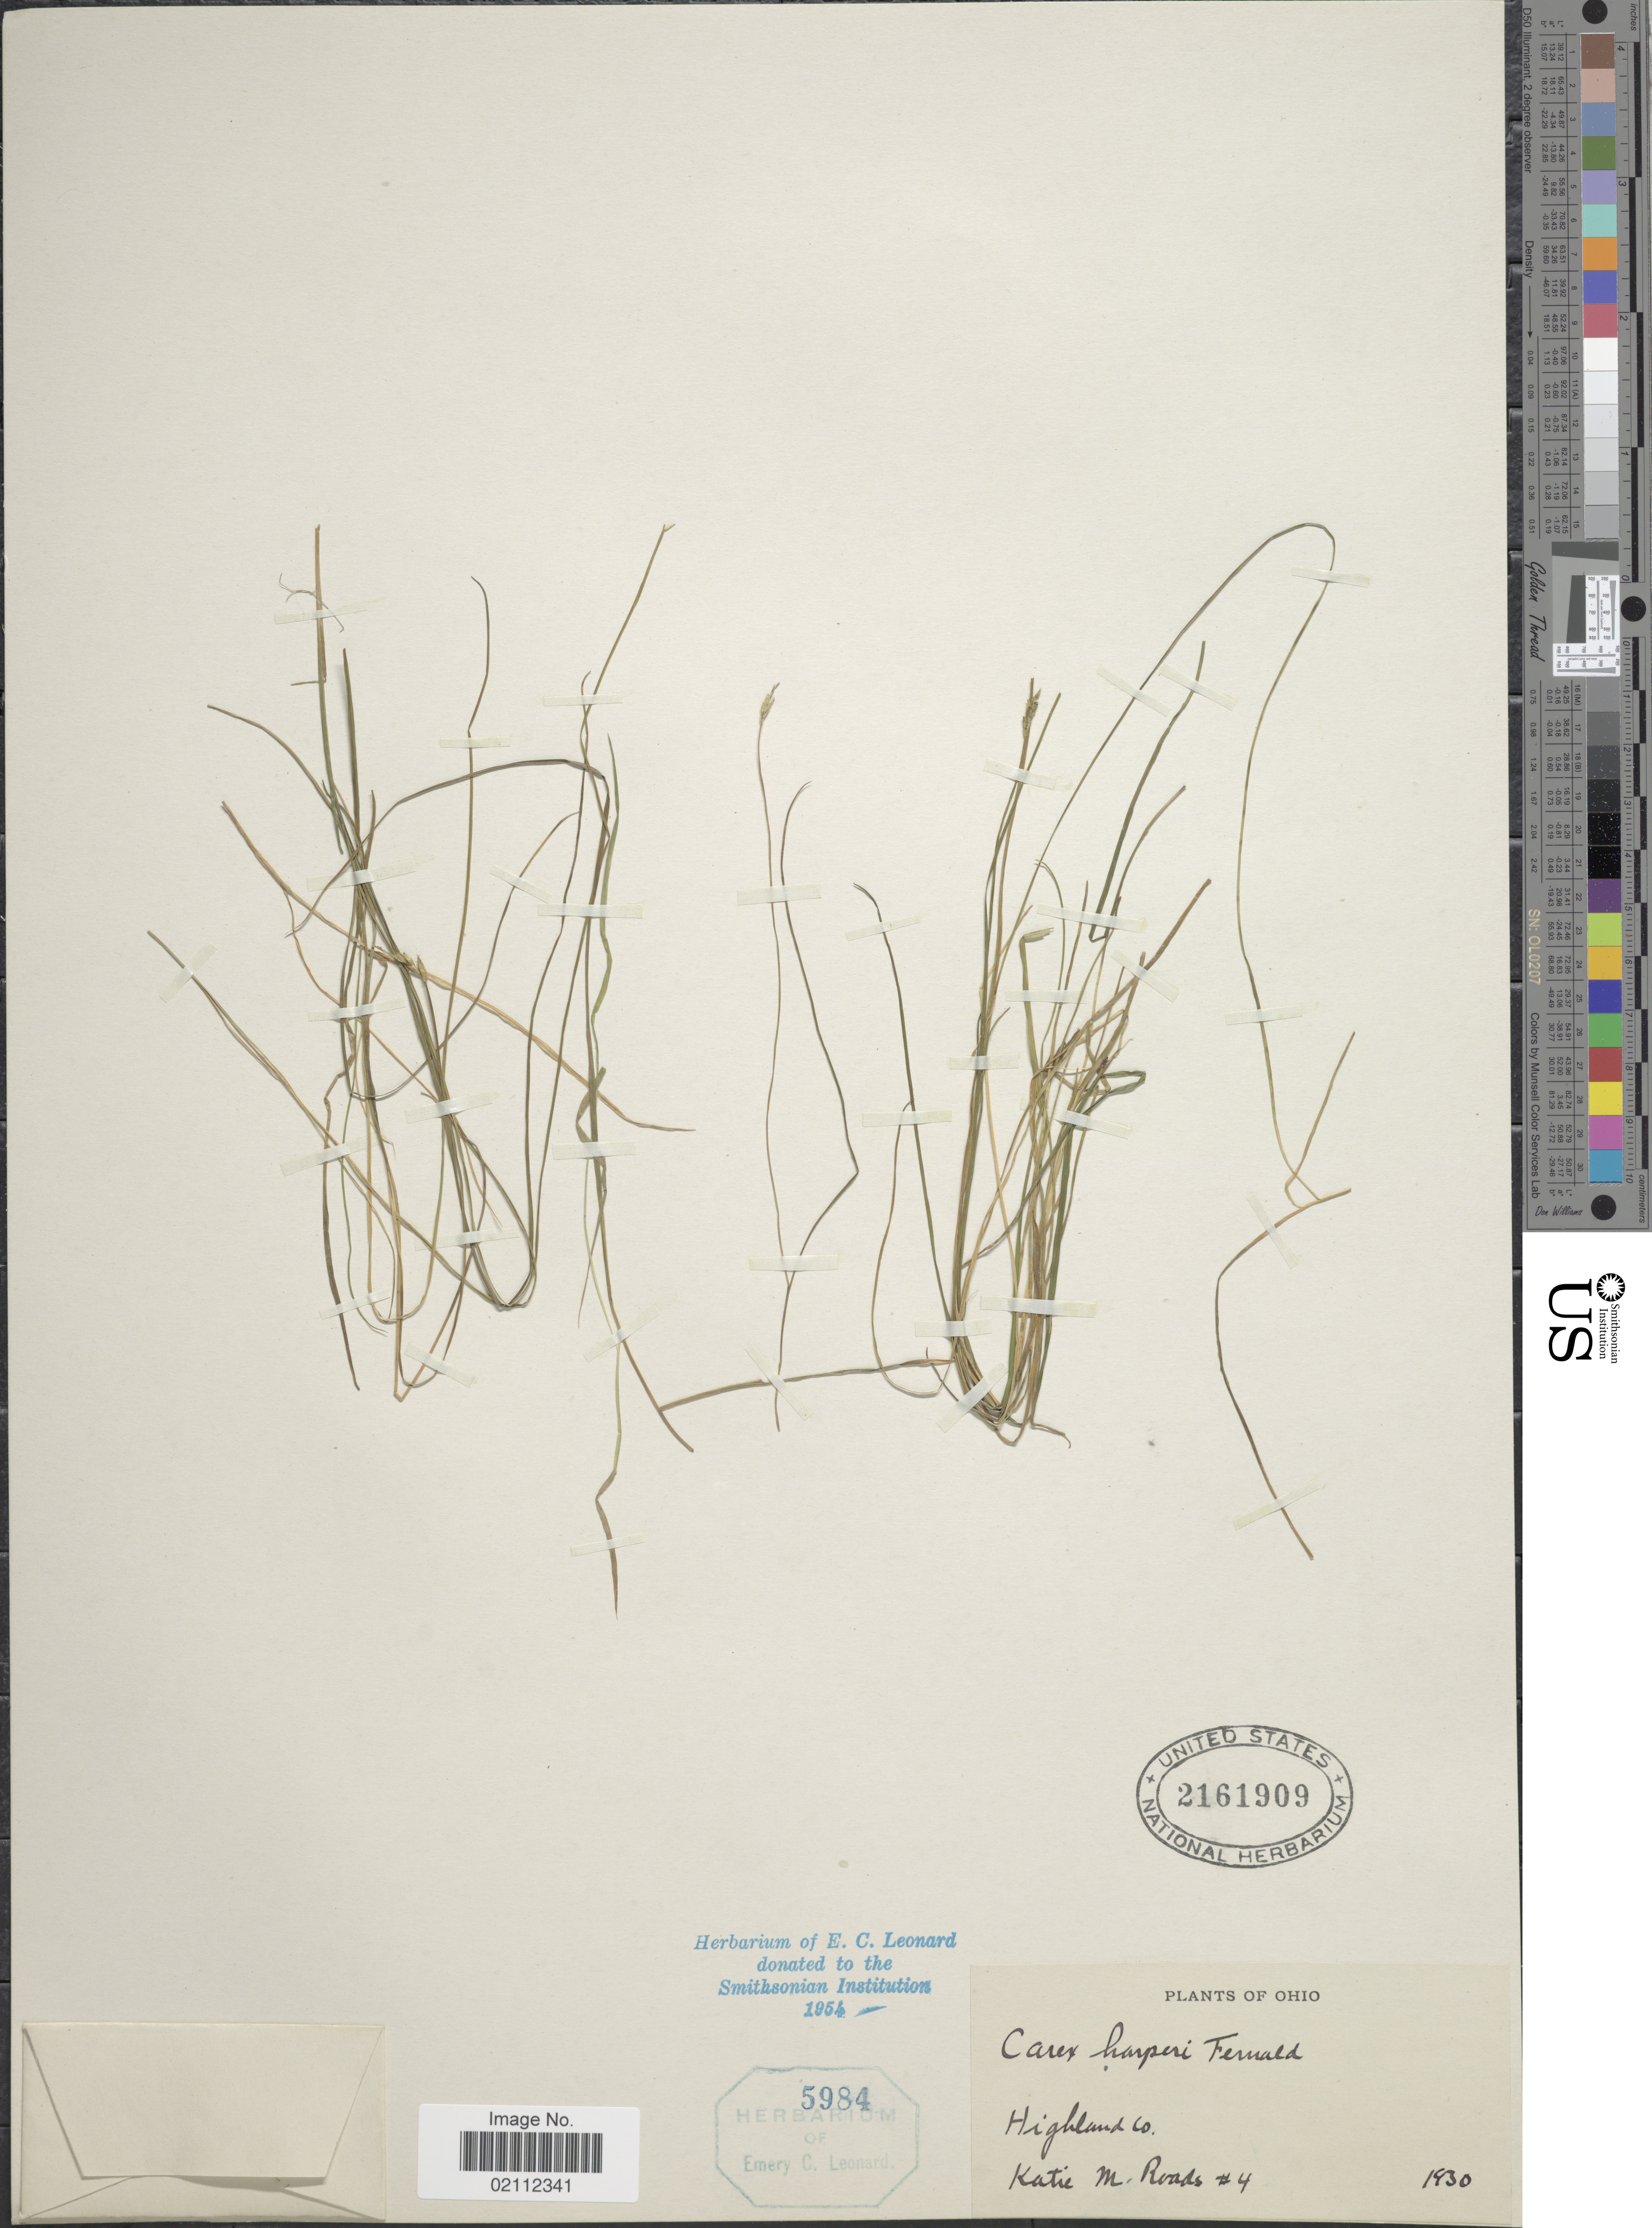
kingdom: Plantae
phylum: Tracheophyta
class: Liliopsida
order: Poales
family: Cyperaceae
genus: Carex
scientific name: Carex leptalea var. harperi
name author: (Fernald) W. Stone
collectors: K. Roads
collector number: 4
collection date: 1930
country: United States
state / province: Ohio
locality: Highland Co.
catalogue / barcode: US 2161909